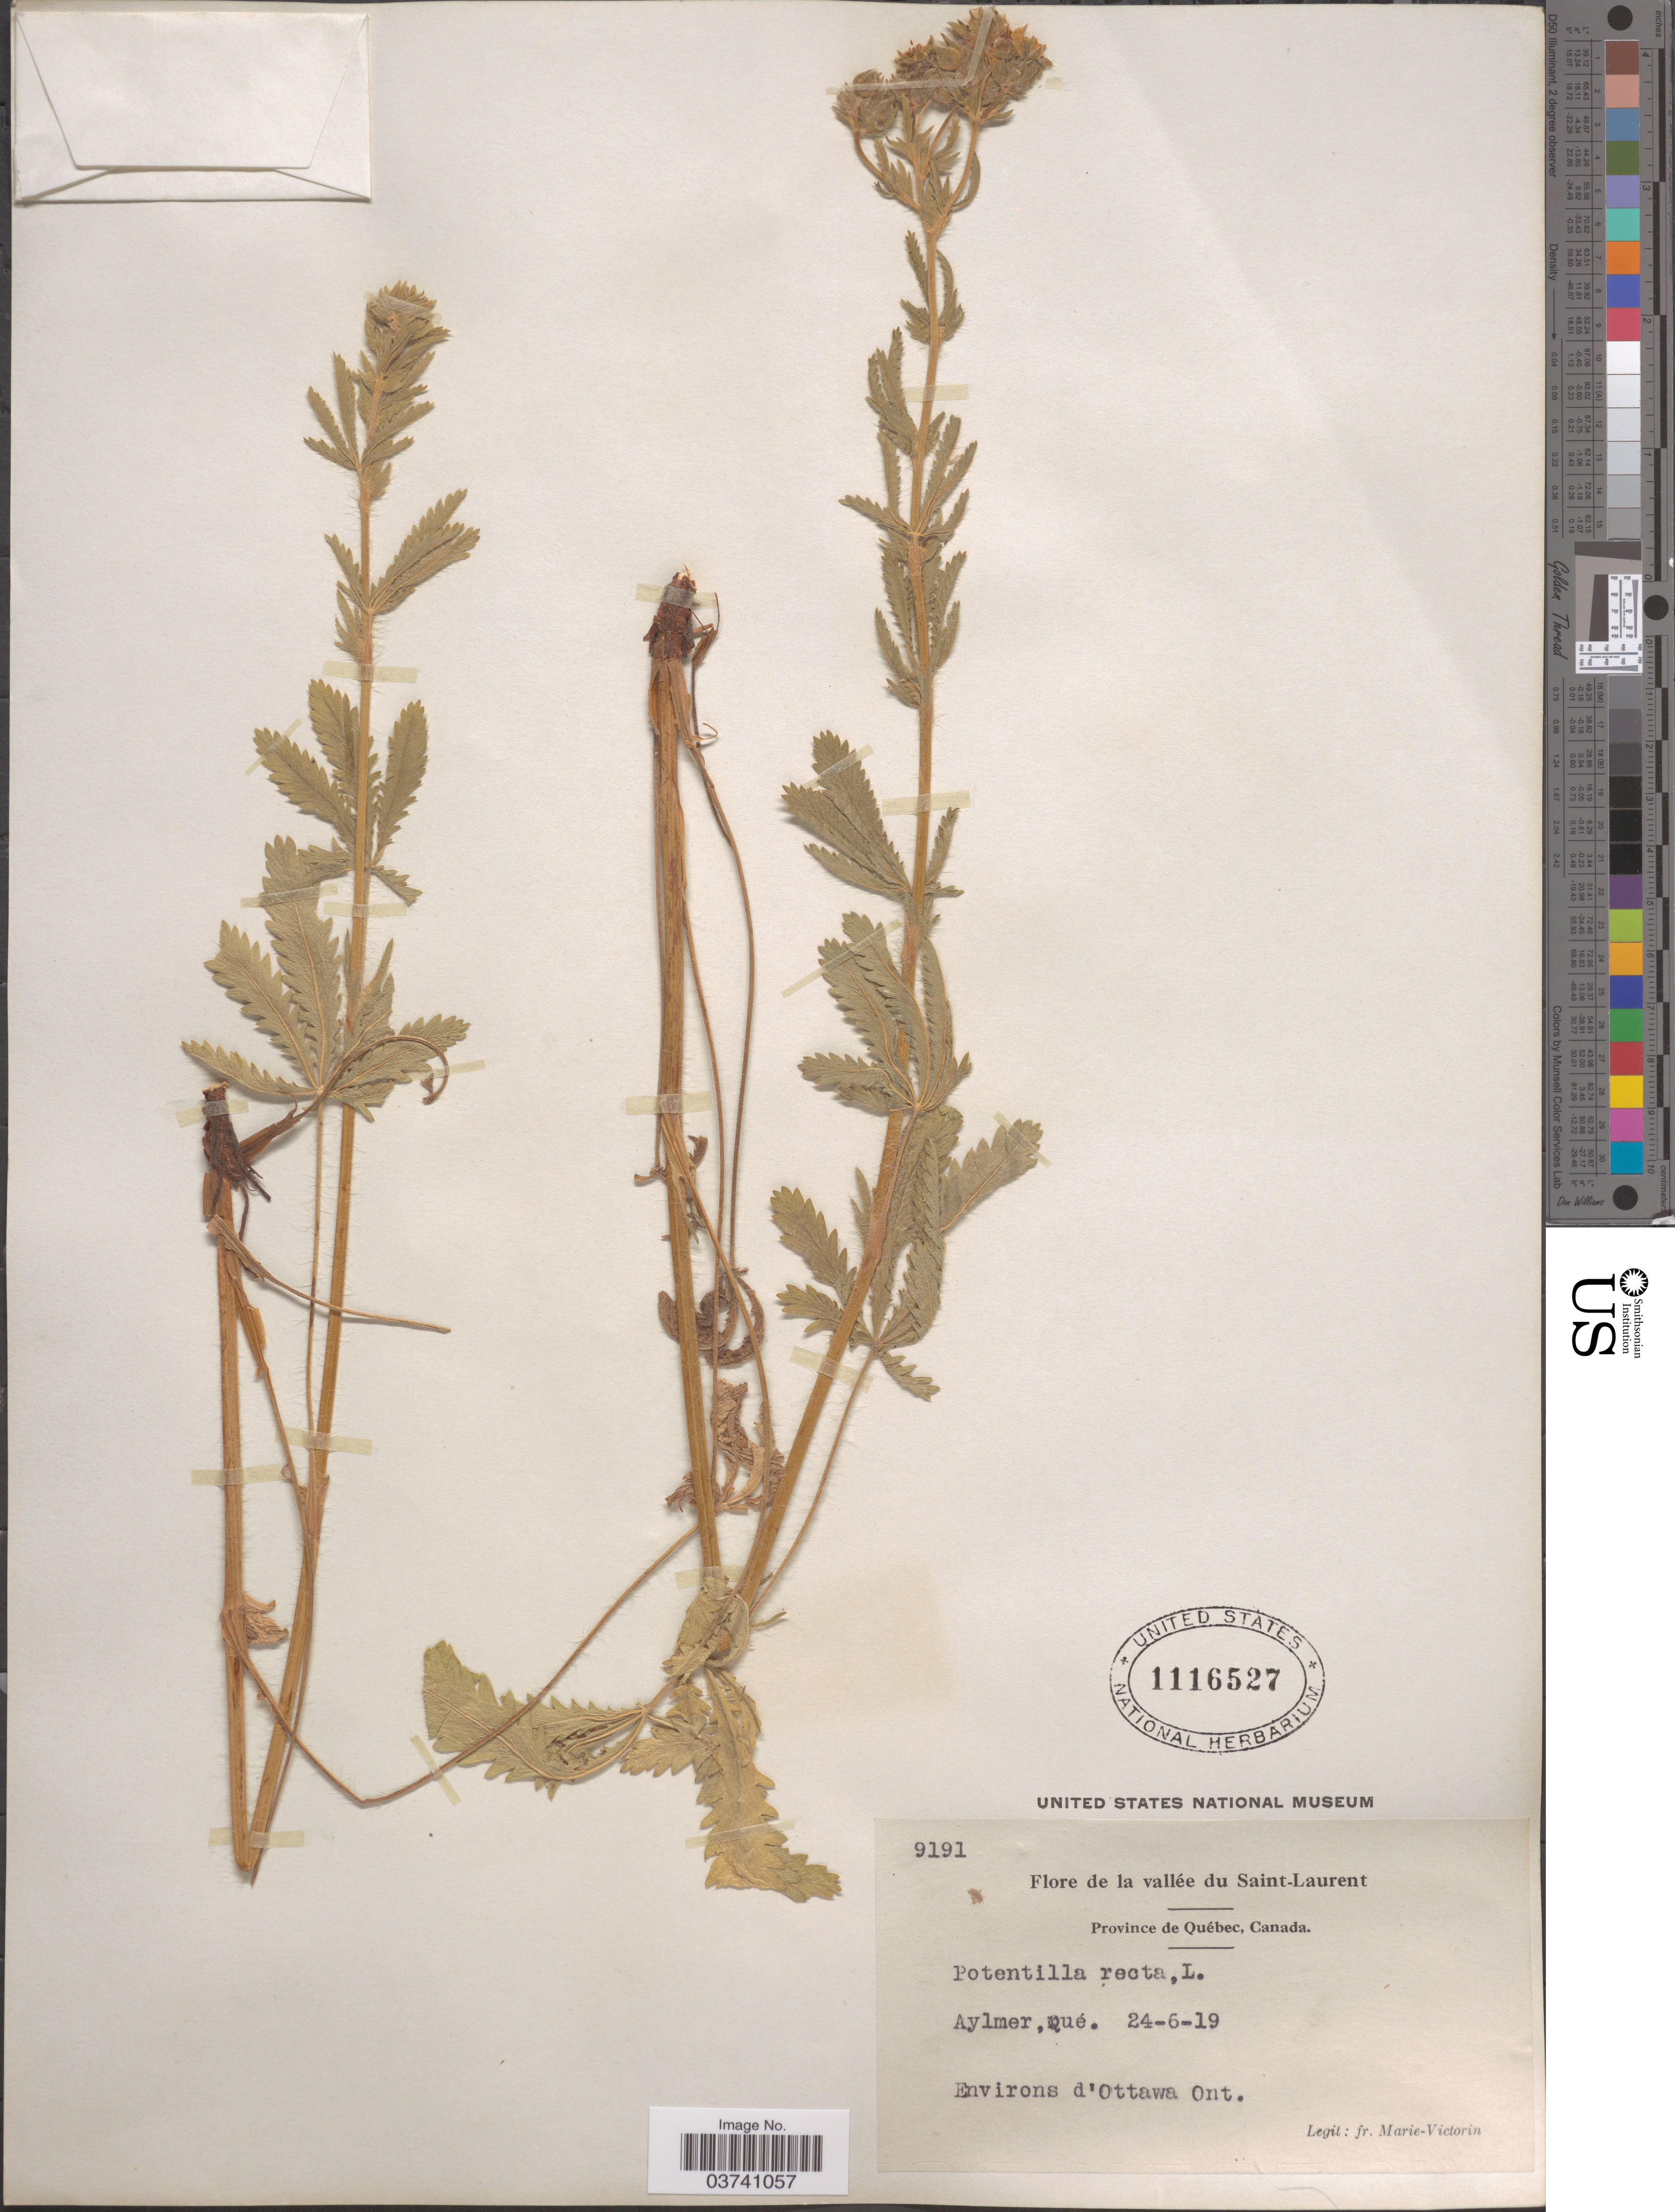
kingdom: Plantae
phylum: Tracheophyta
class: Magnoliopsida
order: Rosales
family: Rosaceae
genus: Potentilla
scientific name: Potentilla recta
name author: L.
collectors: F. Marie-Victorin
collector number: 9191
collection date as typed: Transcribed d/m/y: 24/6/19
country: Canada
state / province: Quebec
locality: Vallée du Saint-Laurent. Aylmer. Environs d'Ottawa Ont.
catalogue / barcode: US 1116527